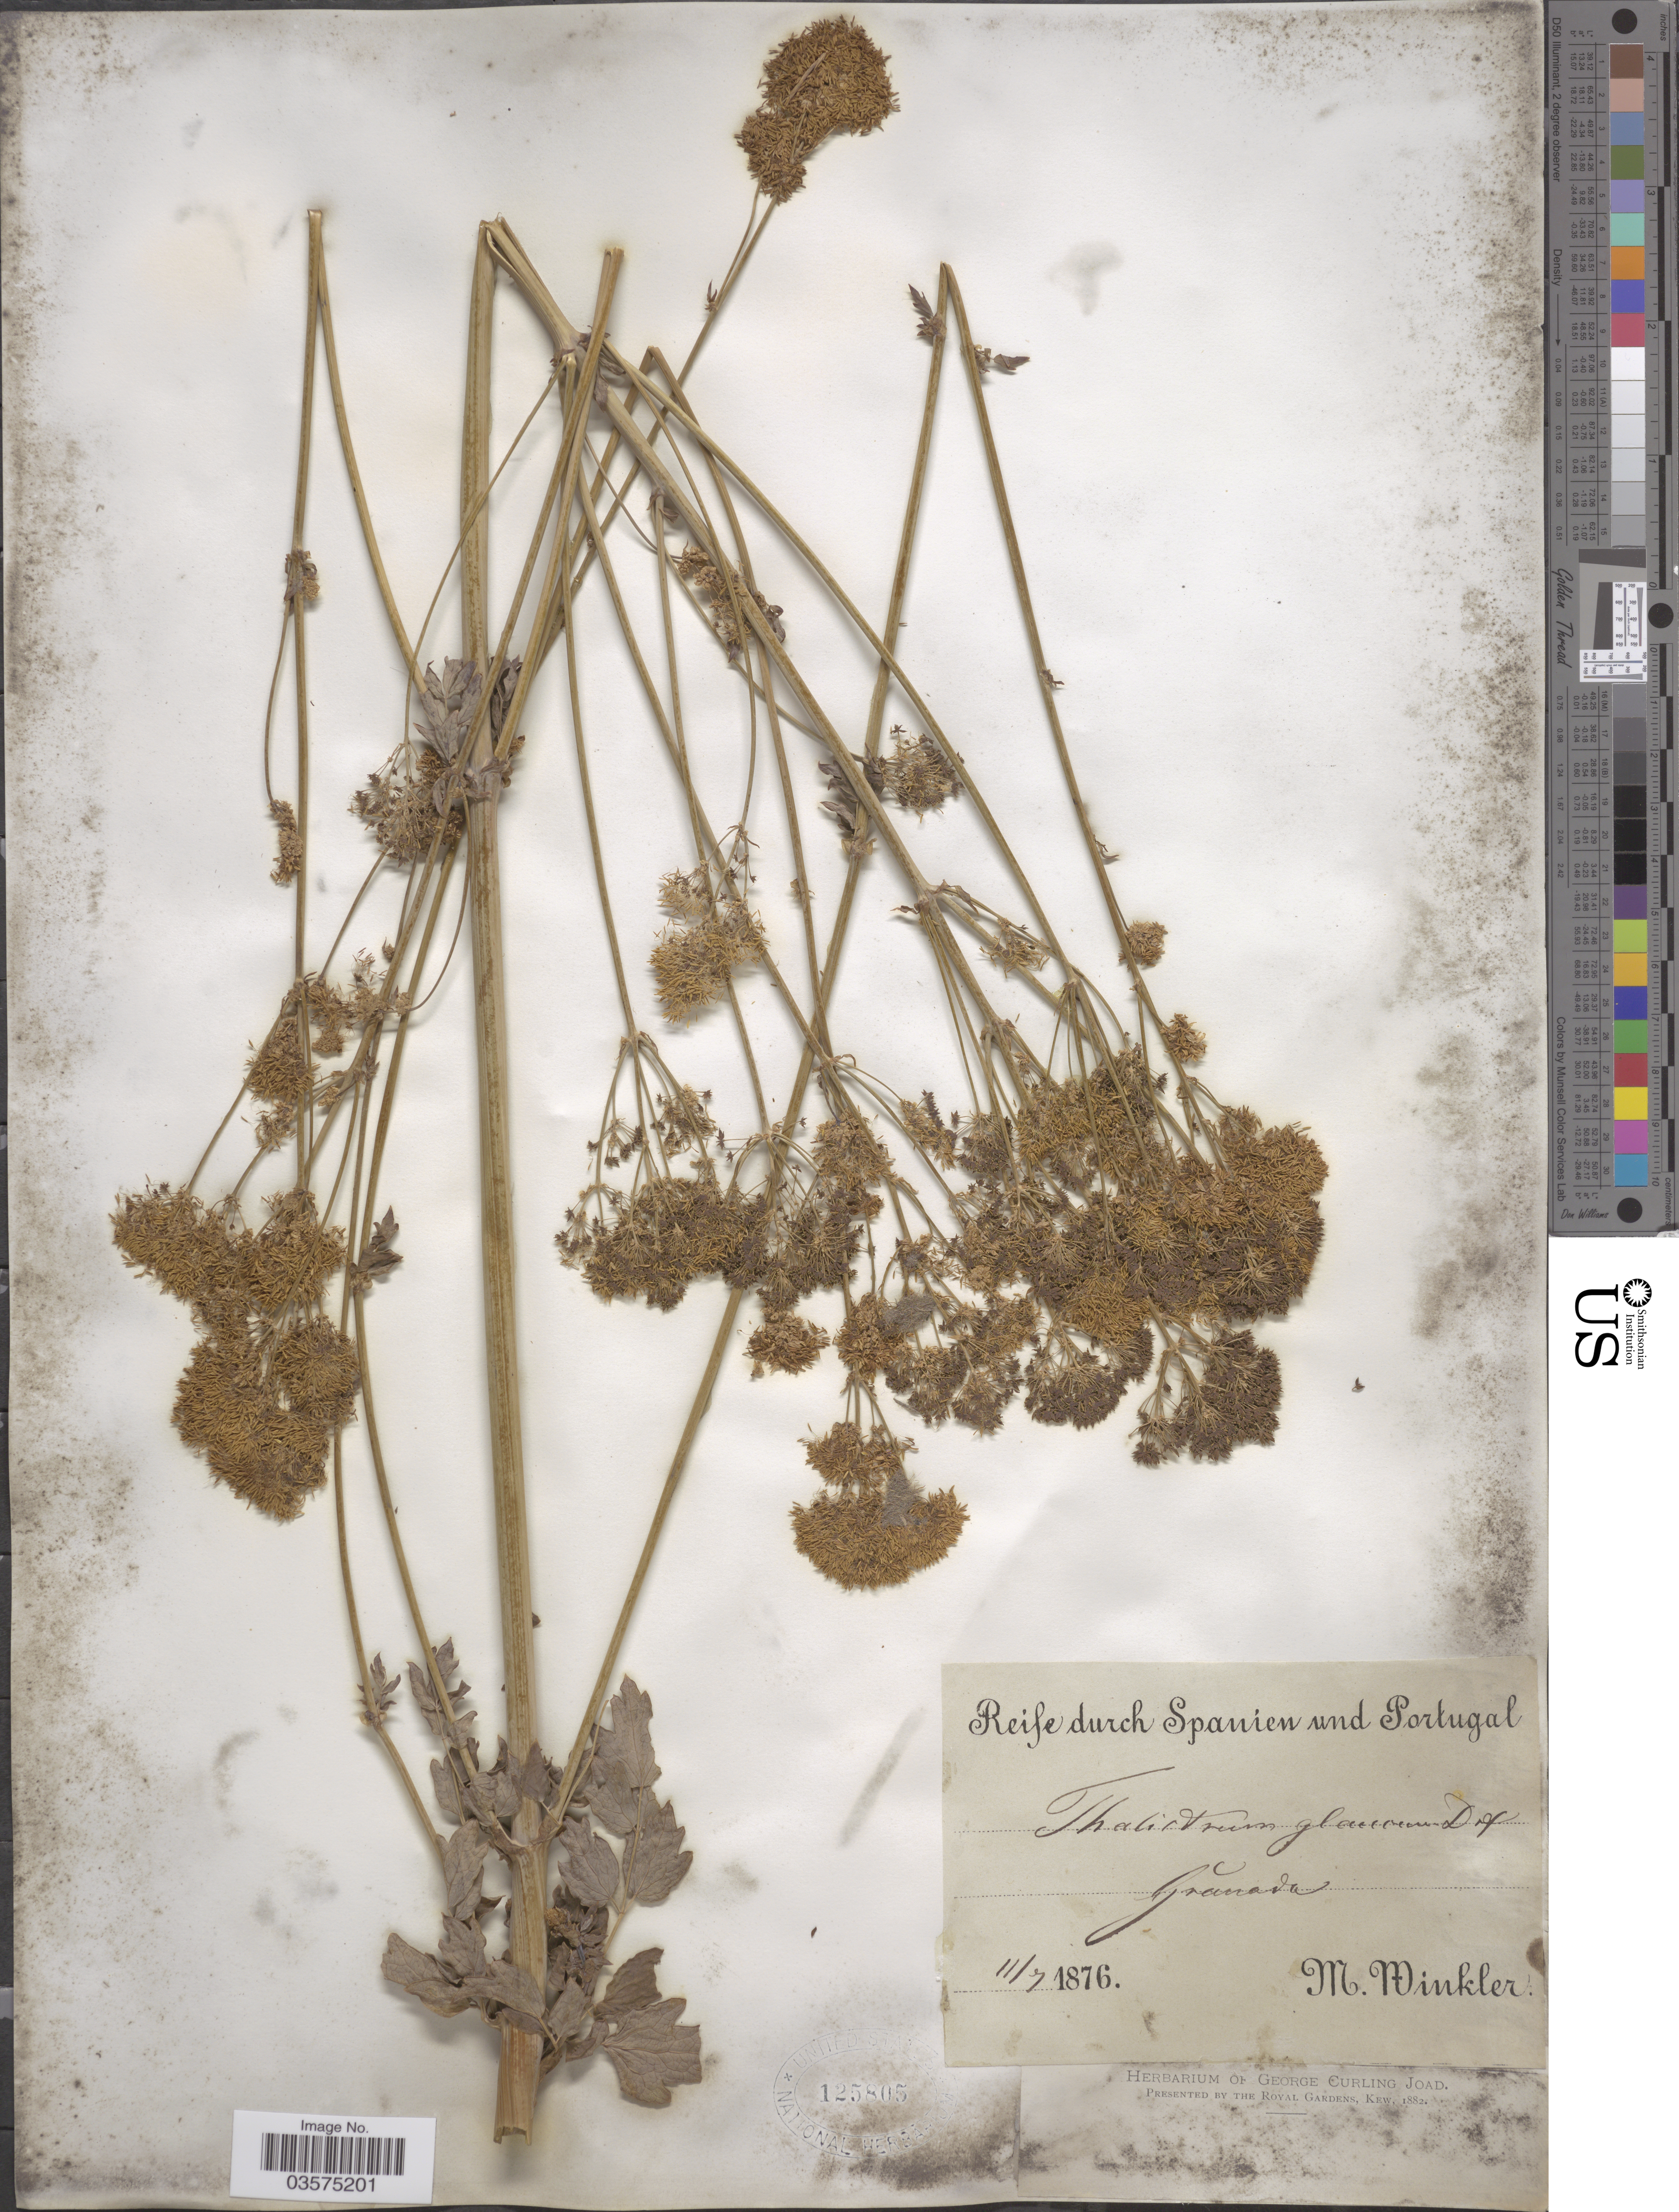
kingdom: Plantae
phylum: Tracheophyta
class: Magnoliopsida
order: Ranunculales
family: Ranunculaceae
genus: Thalictrum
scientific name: Thalictrum glaucum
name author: Desf.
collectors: M. Winkler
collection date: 1876-07-11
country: Spain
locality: Spanien and Portugal. Granada.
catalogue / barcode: US 125805